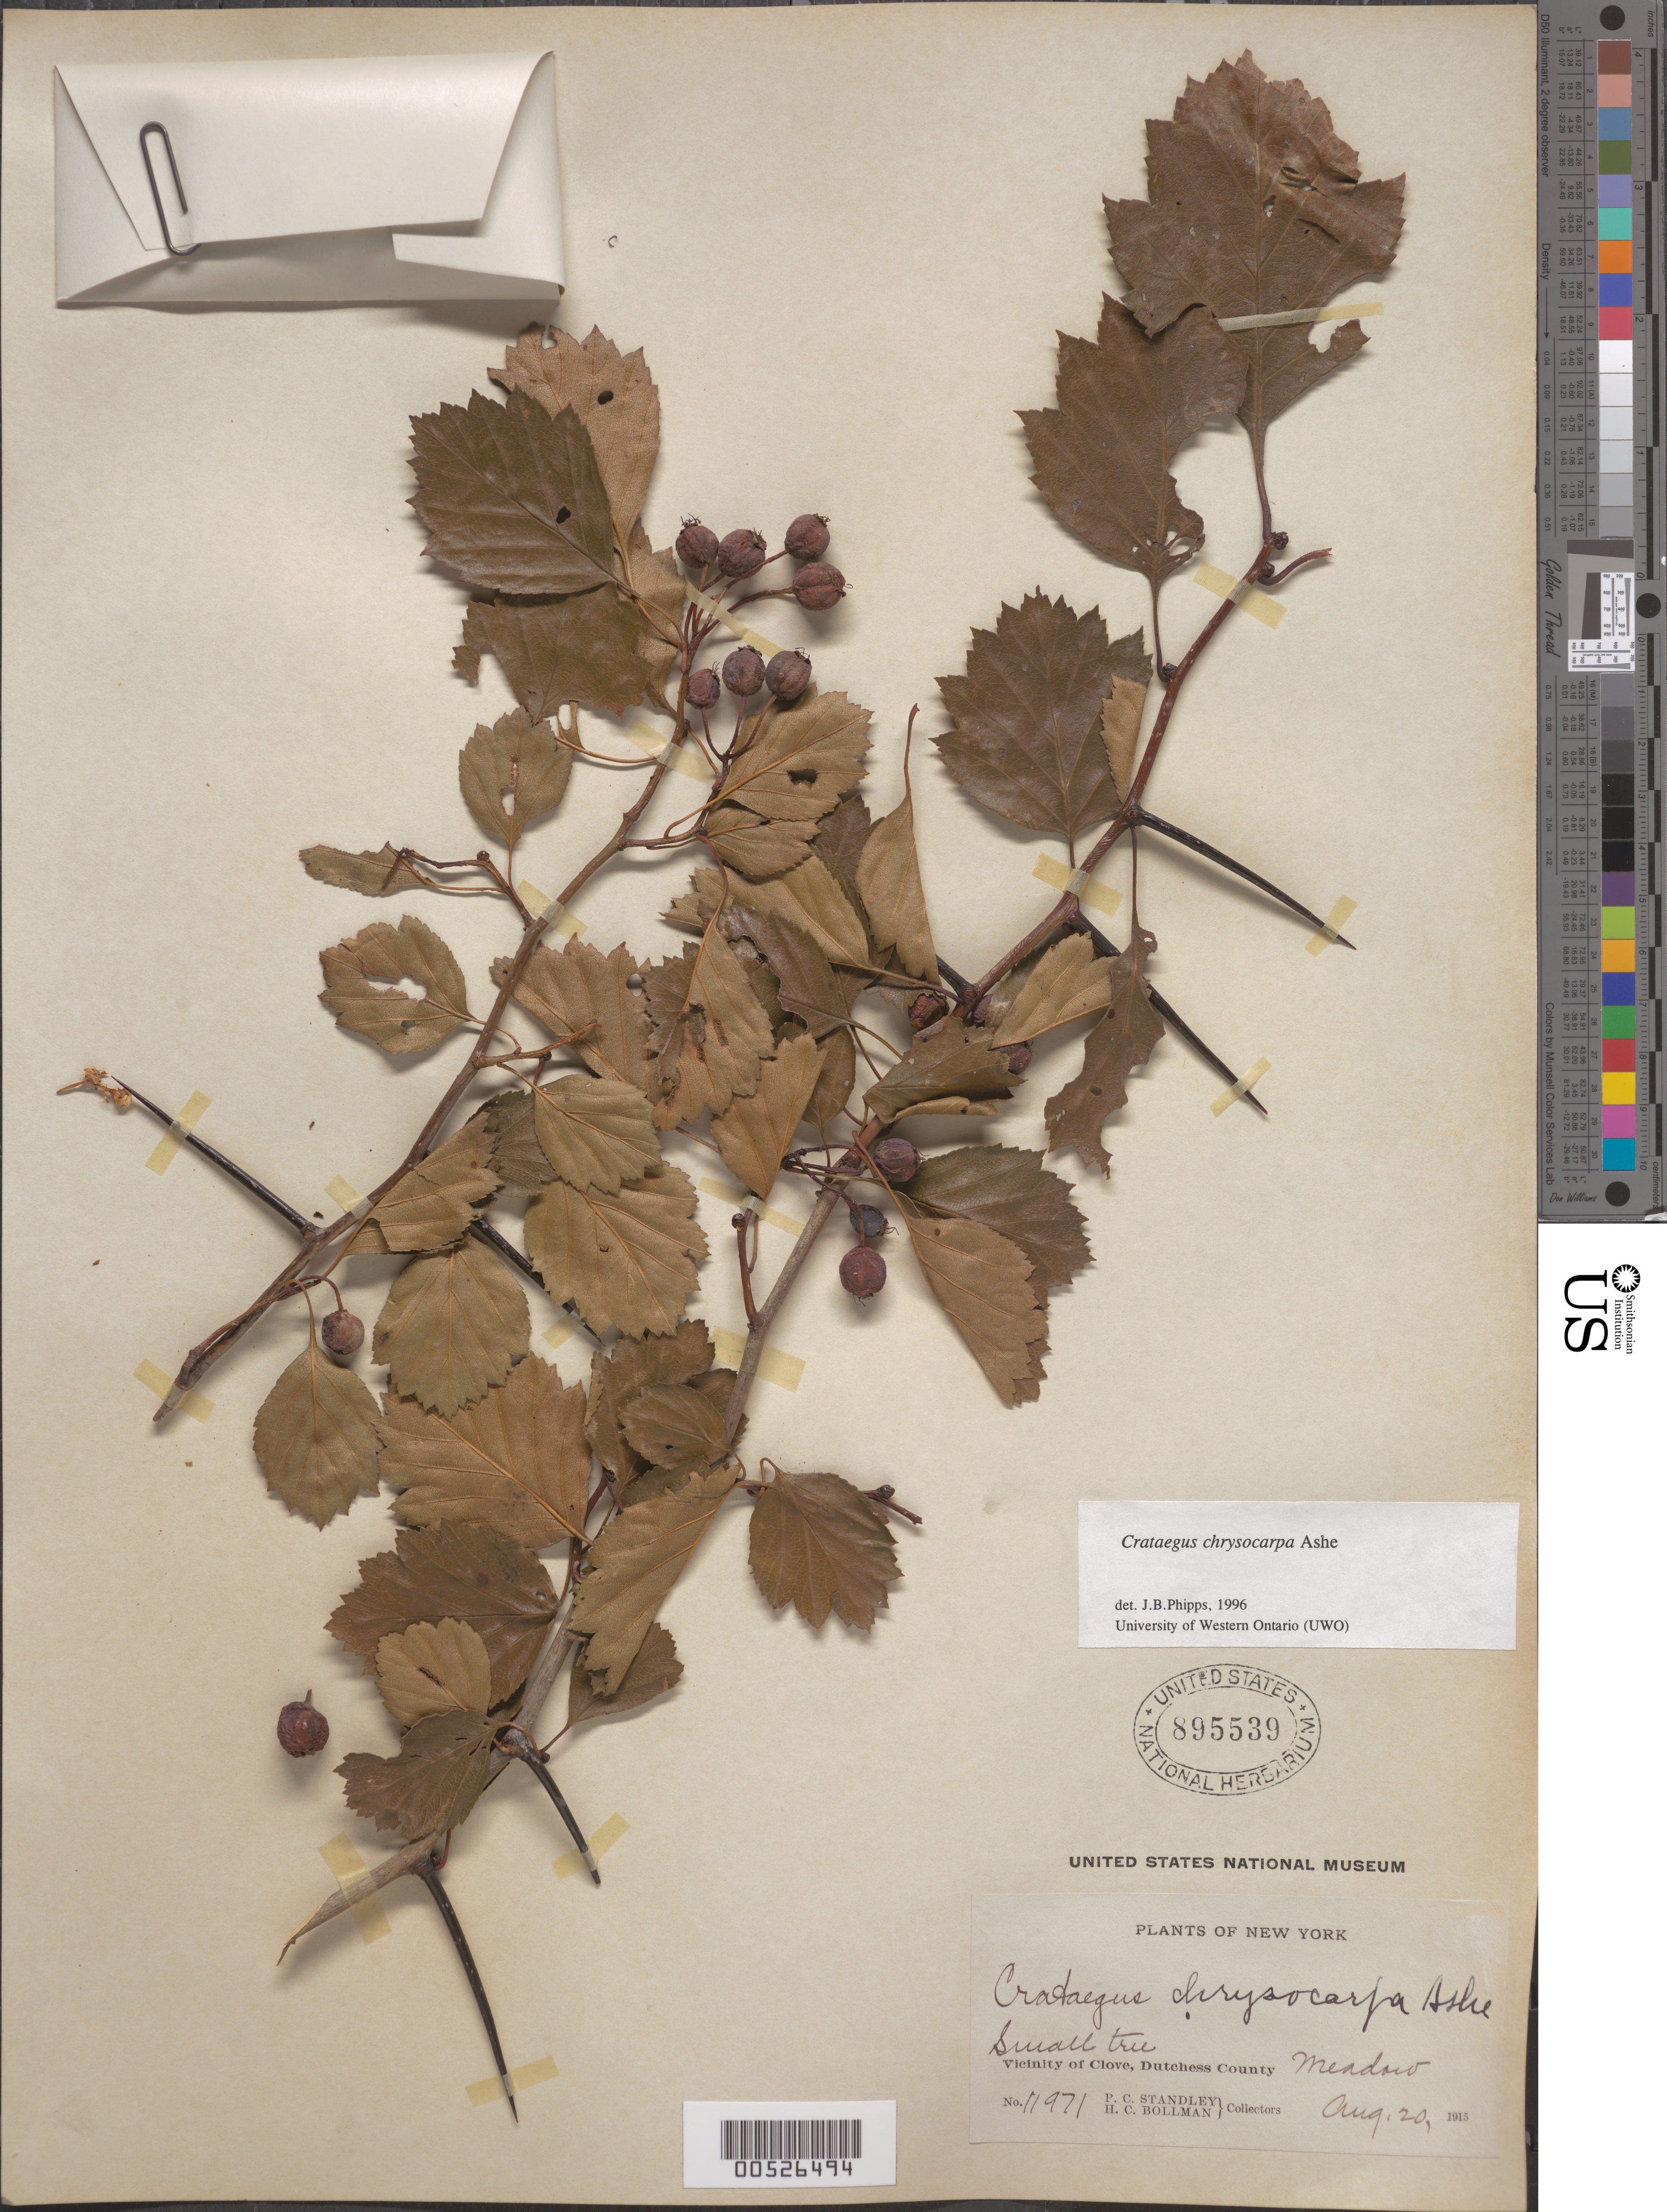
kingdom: Plantae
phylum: Tracheophyta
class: Magnoliopsida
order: Rosales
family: Rosaceae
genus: Crataegus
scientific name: Crataegus chrysocarpa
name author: Ashe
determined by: Phipps, James B., (UWO), University of Western Ontario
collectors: P. C. Standley & H. C. Bollman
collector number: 11971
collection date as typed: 20 Aug 1915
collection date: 1915-08-20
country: United States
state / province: New York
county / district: Dutchess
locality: Vicinity of Clove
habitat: Meadow.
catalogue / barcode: US 895539